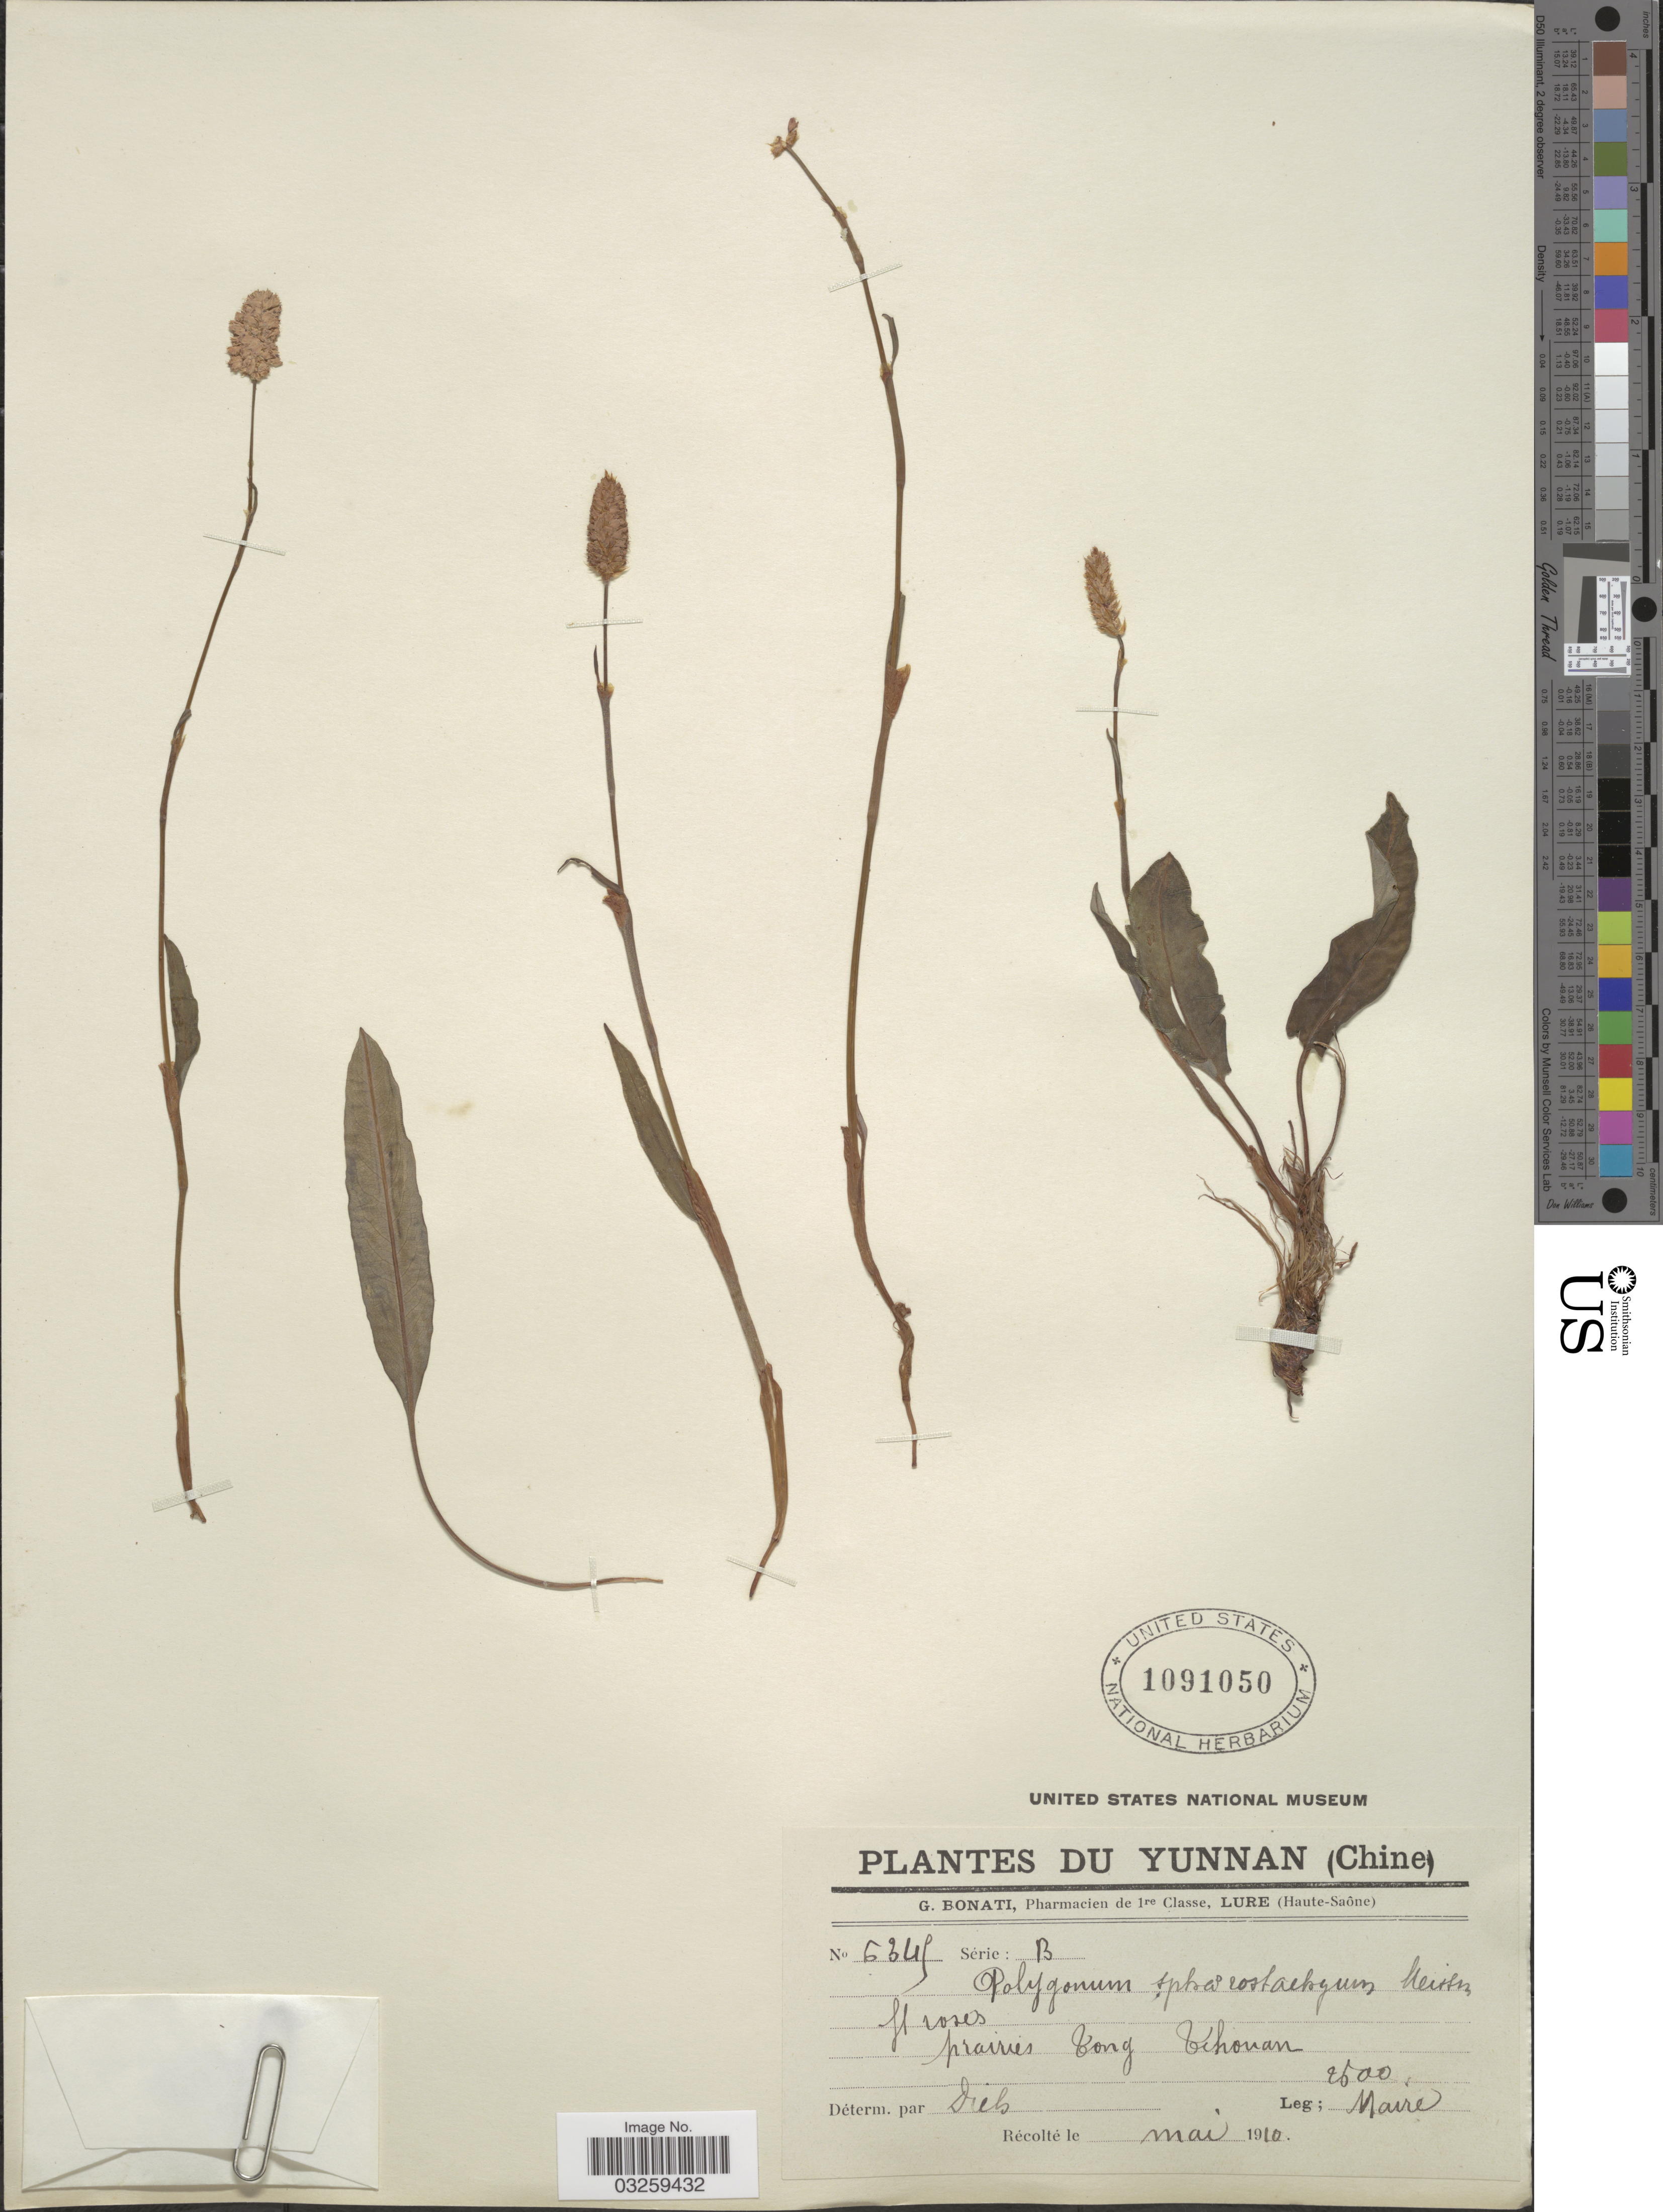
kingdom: Plantae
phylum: Tracheophyta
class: Magnoliopsida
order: Caryophyllales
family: Polygonaceae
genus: Bistorta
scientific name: Bistorta macrophylla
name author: (D. Don) Soják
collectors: Maire, --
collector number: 6345B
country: China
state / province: Yunnan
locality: Prairies Tong Tchouan.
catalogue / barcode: US 1091050